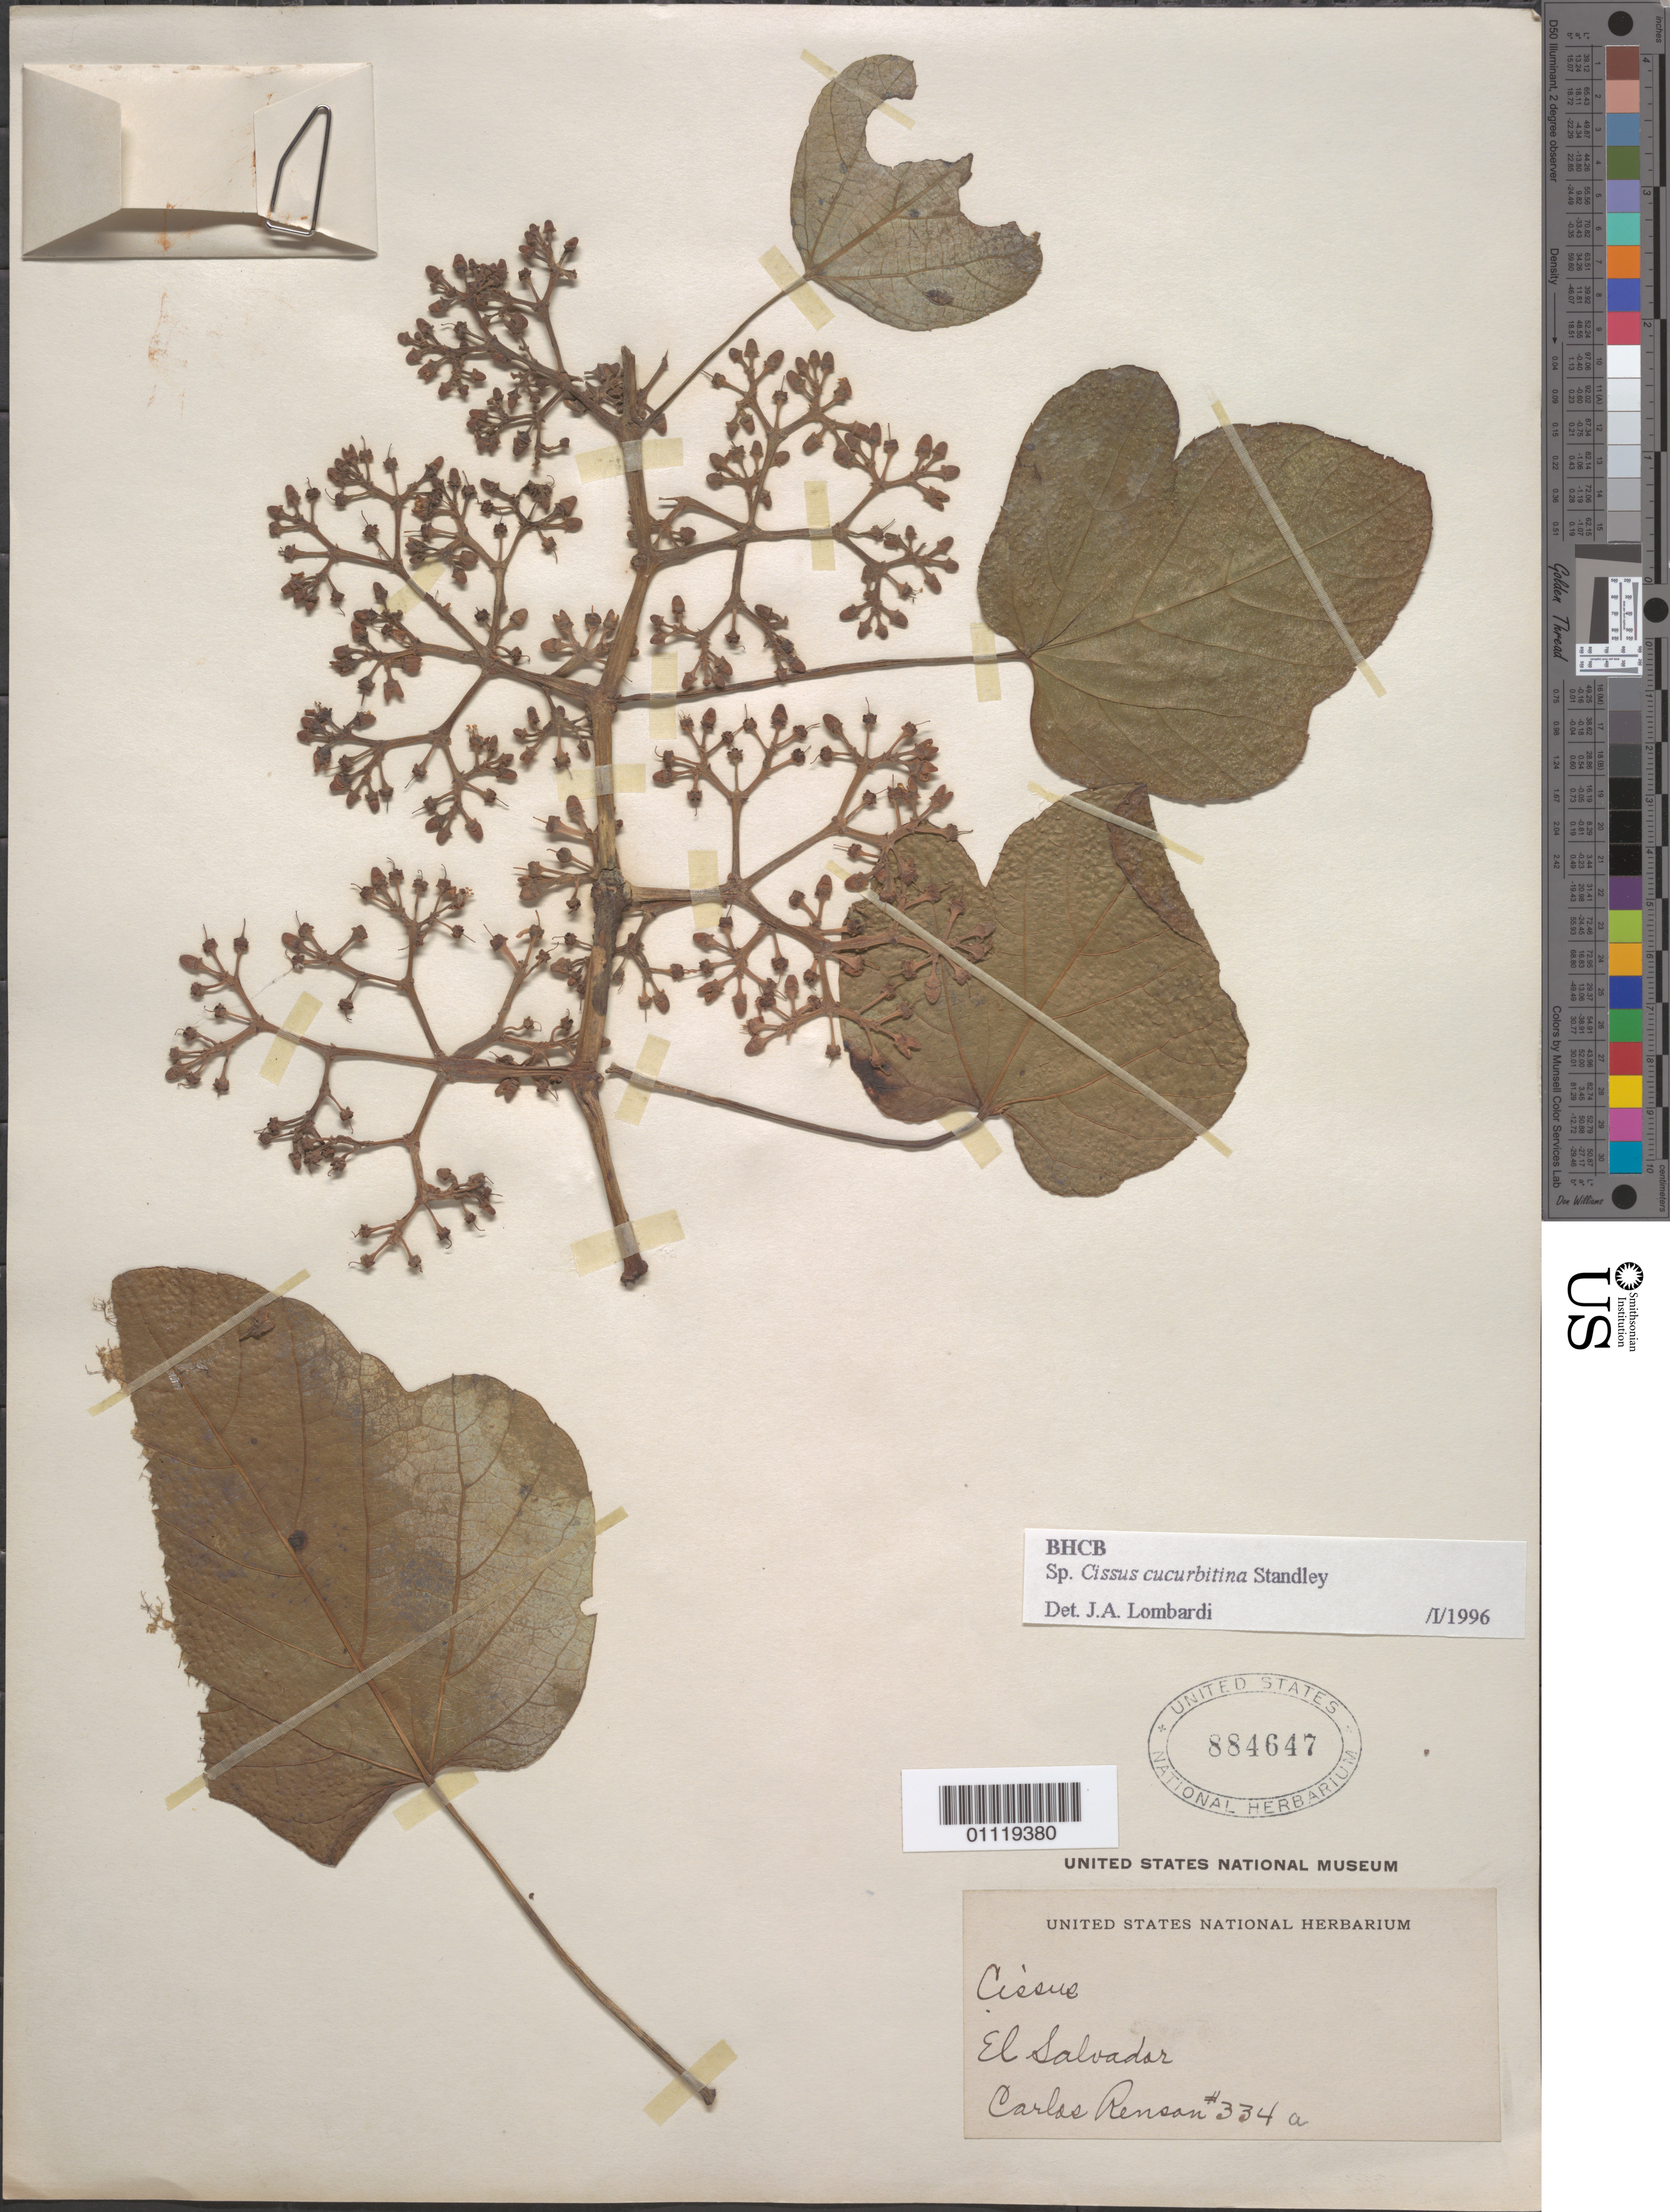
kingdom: Plantae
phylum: Tracheophyta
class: Magnoliopsida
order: Vitales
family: Vitaceae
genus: Cissus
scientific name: Cissus cucurbitina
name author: Standl.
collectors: C. Renson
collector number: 334 a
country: El Salvador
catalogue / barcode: US 884647